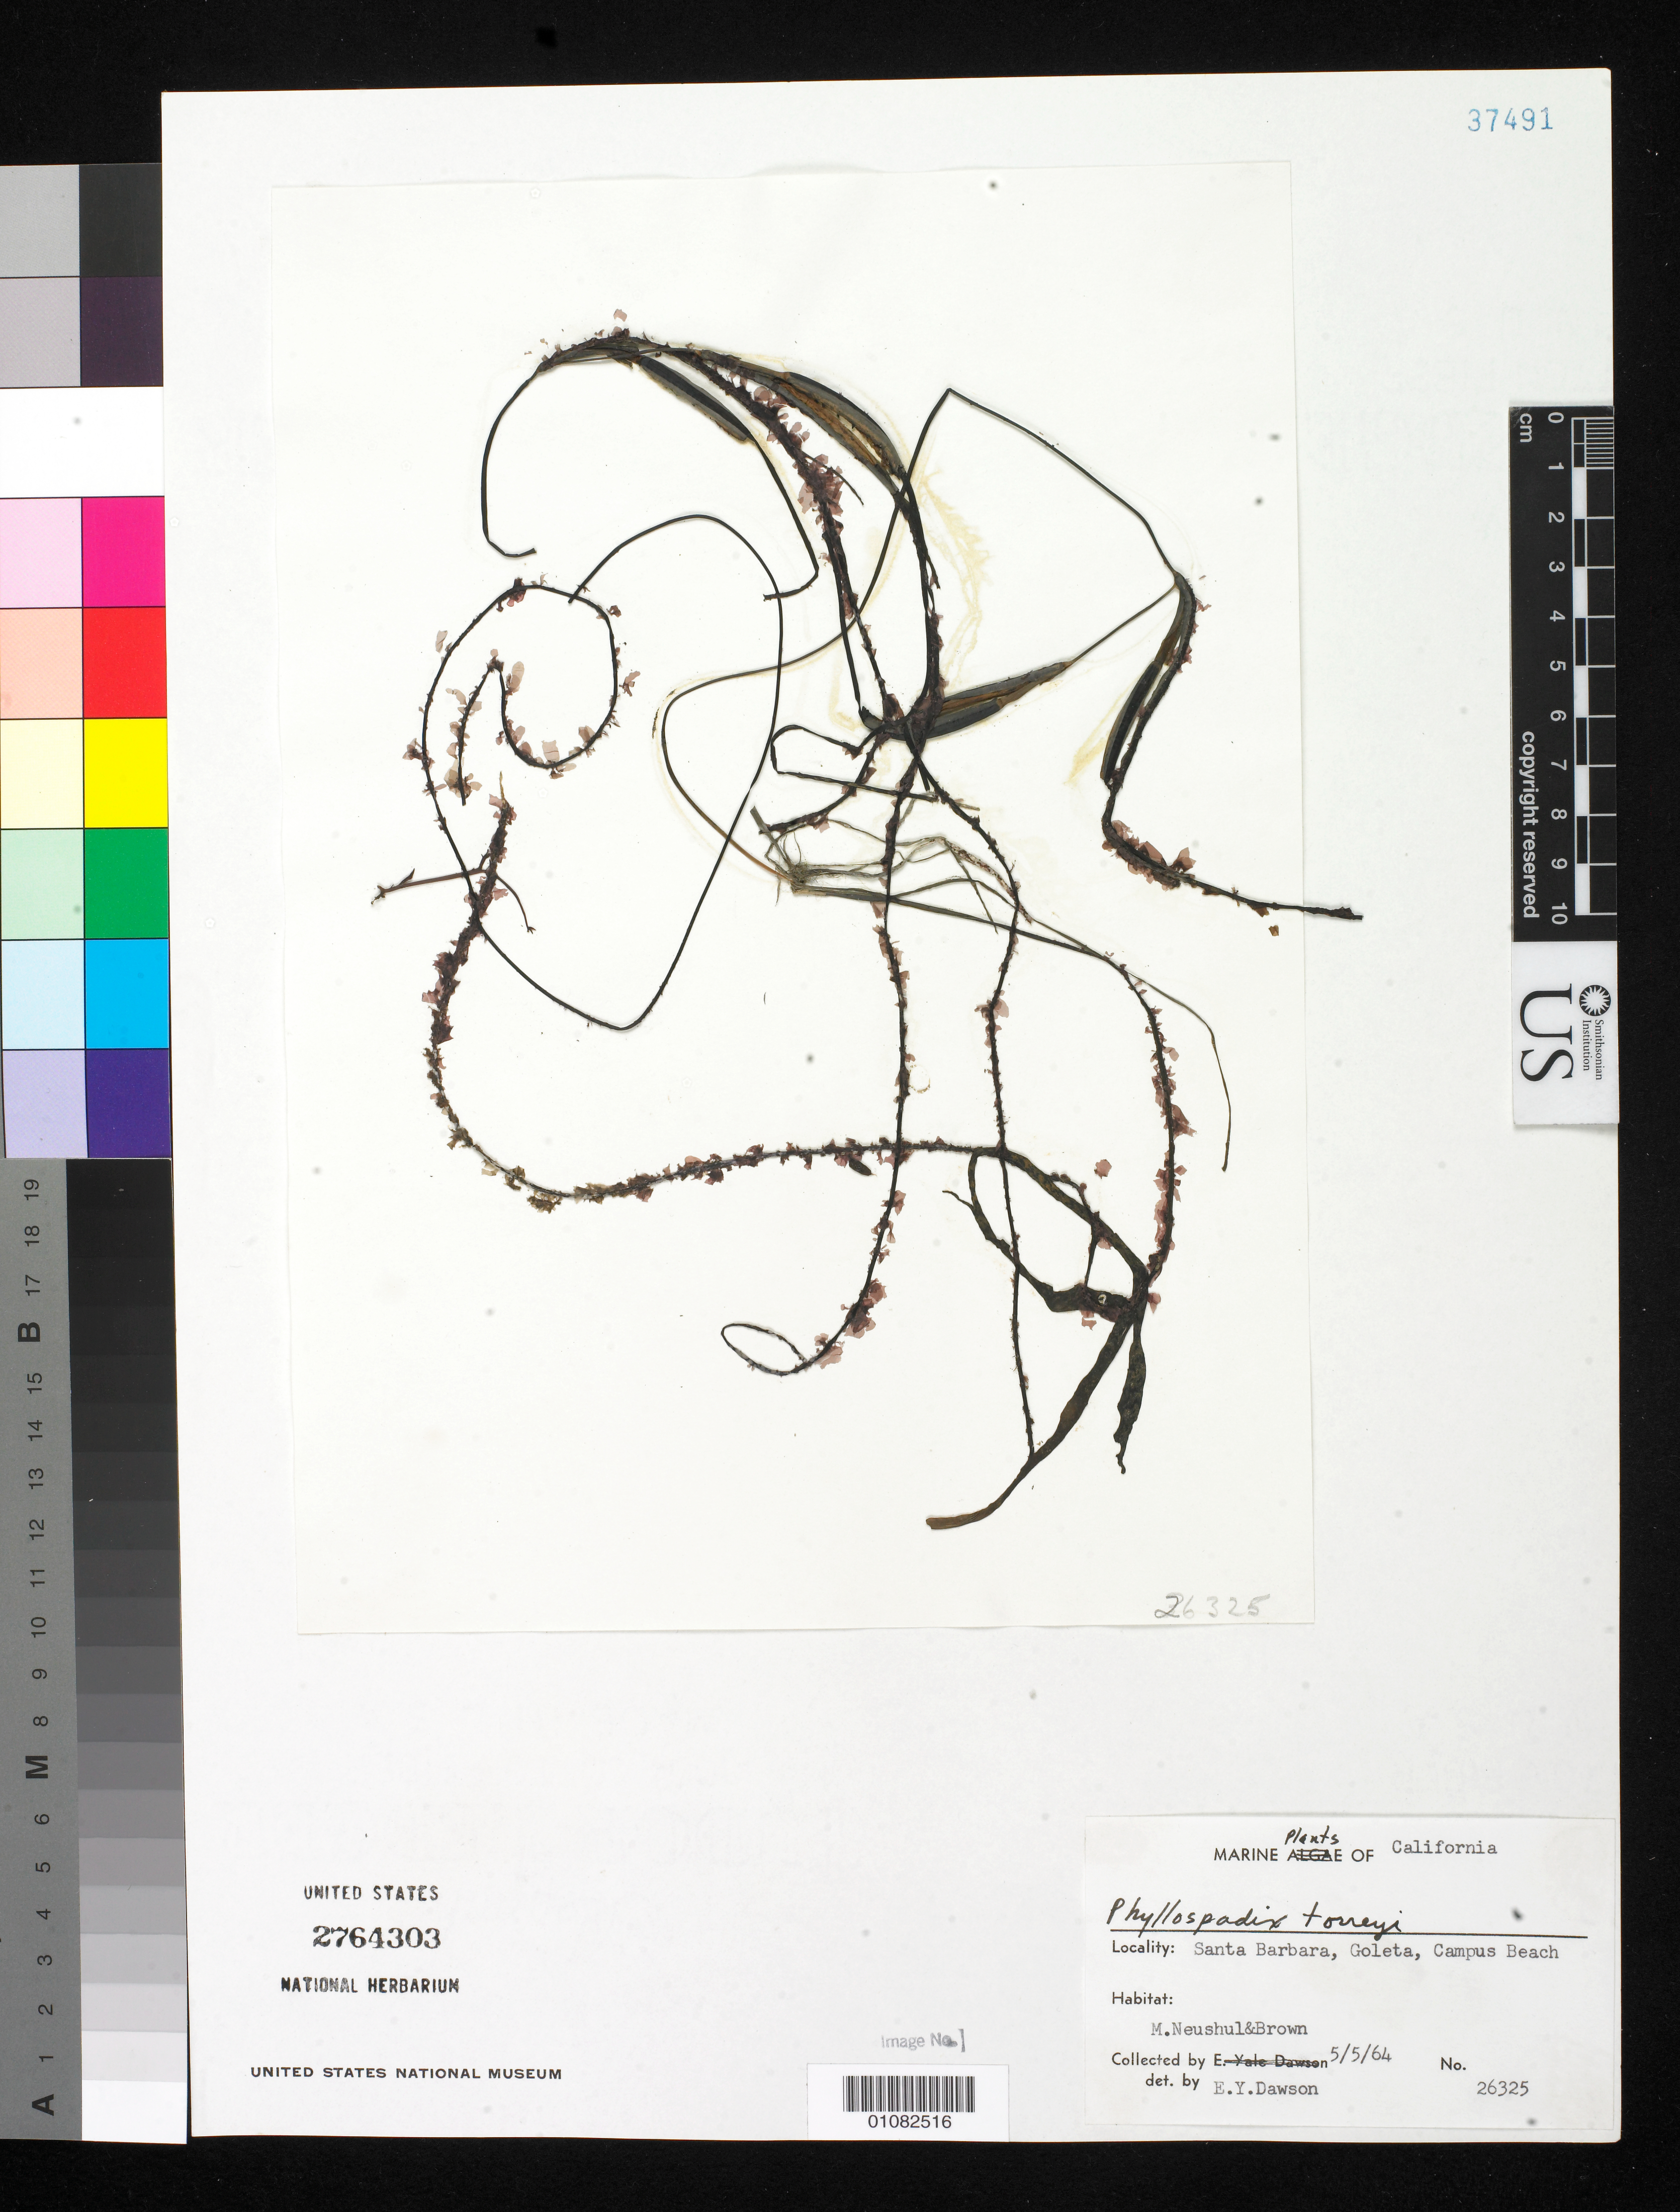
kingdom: Plantae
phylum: Tracheophyta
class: Liliopsida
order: Alismatales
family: Zosteraceae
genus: Phyllospadix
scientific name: Phyllospadix torreyi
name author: S. Watson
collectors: Neushul, Michael, et al.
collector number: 26325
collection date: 1964-05-05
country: United States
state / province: California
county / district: Santa Barbara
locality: Goleta, Campus Beach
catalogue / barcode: US 2764303